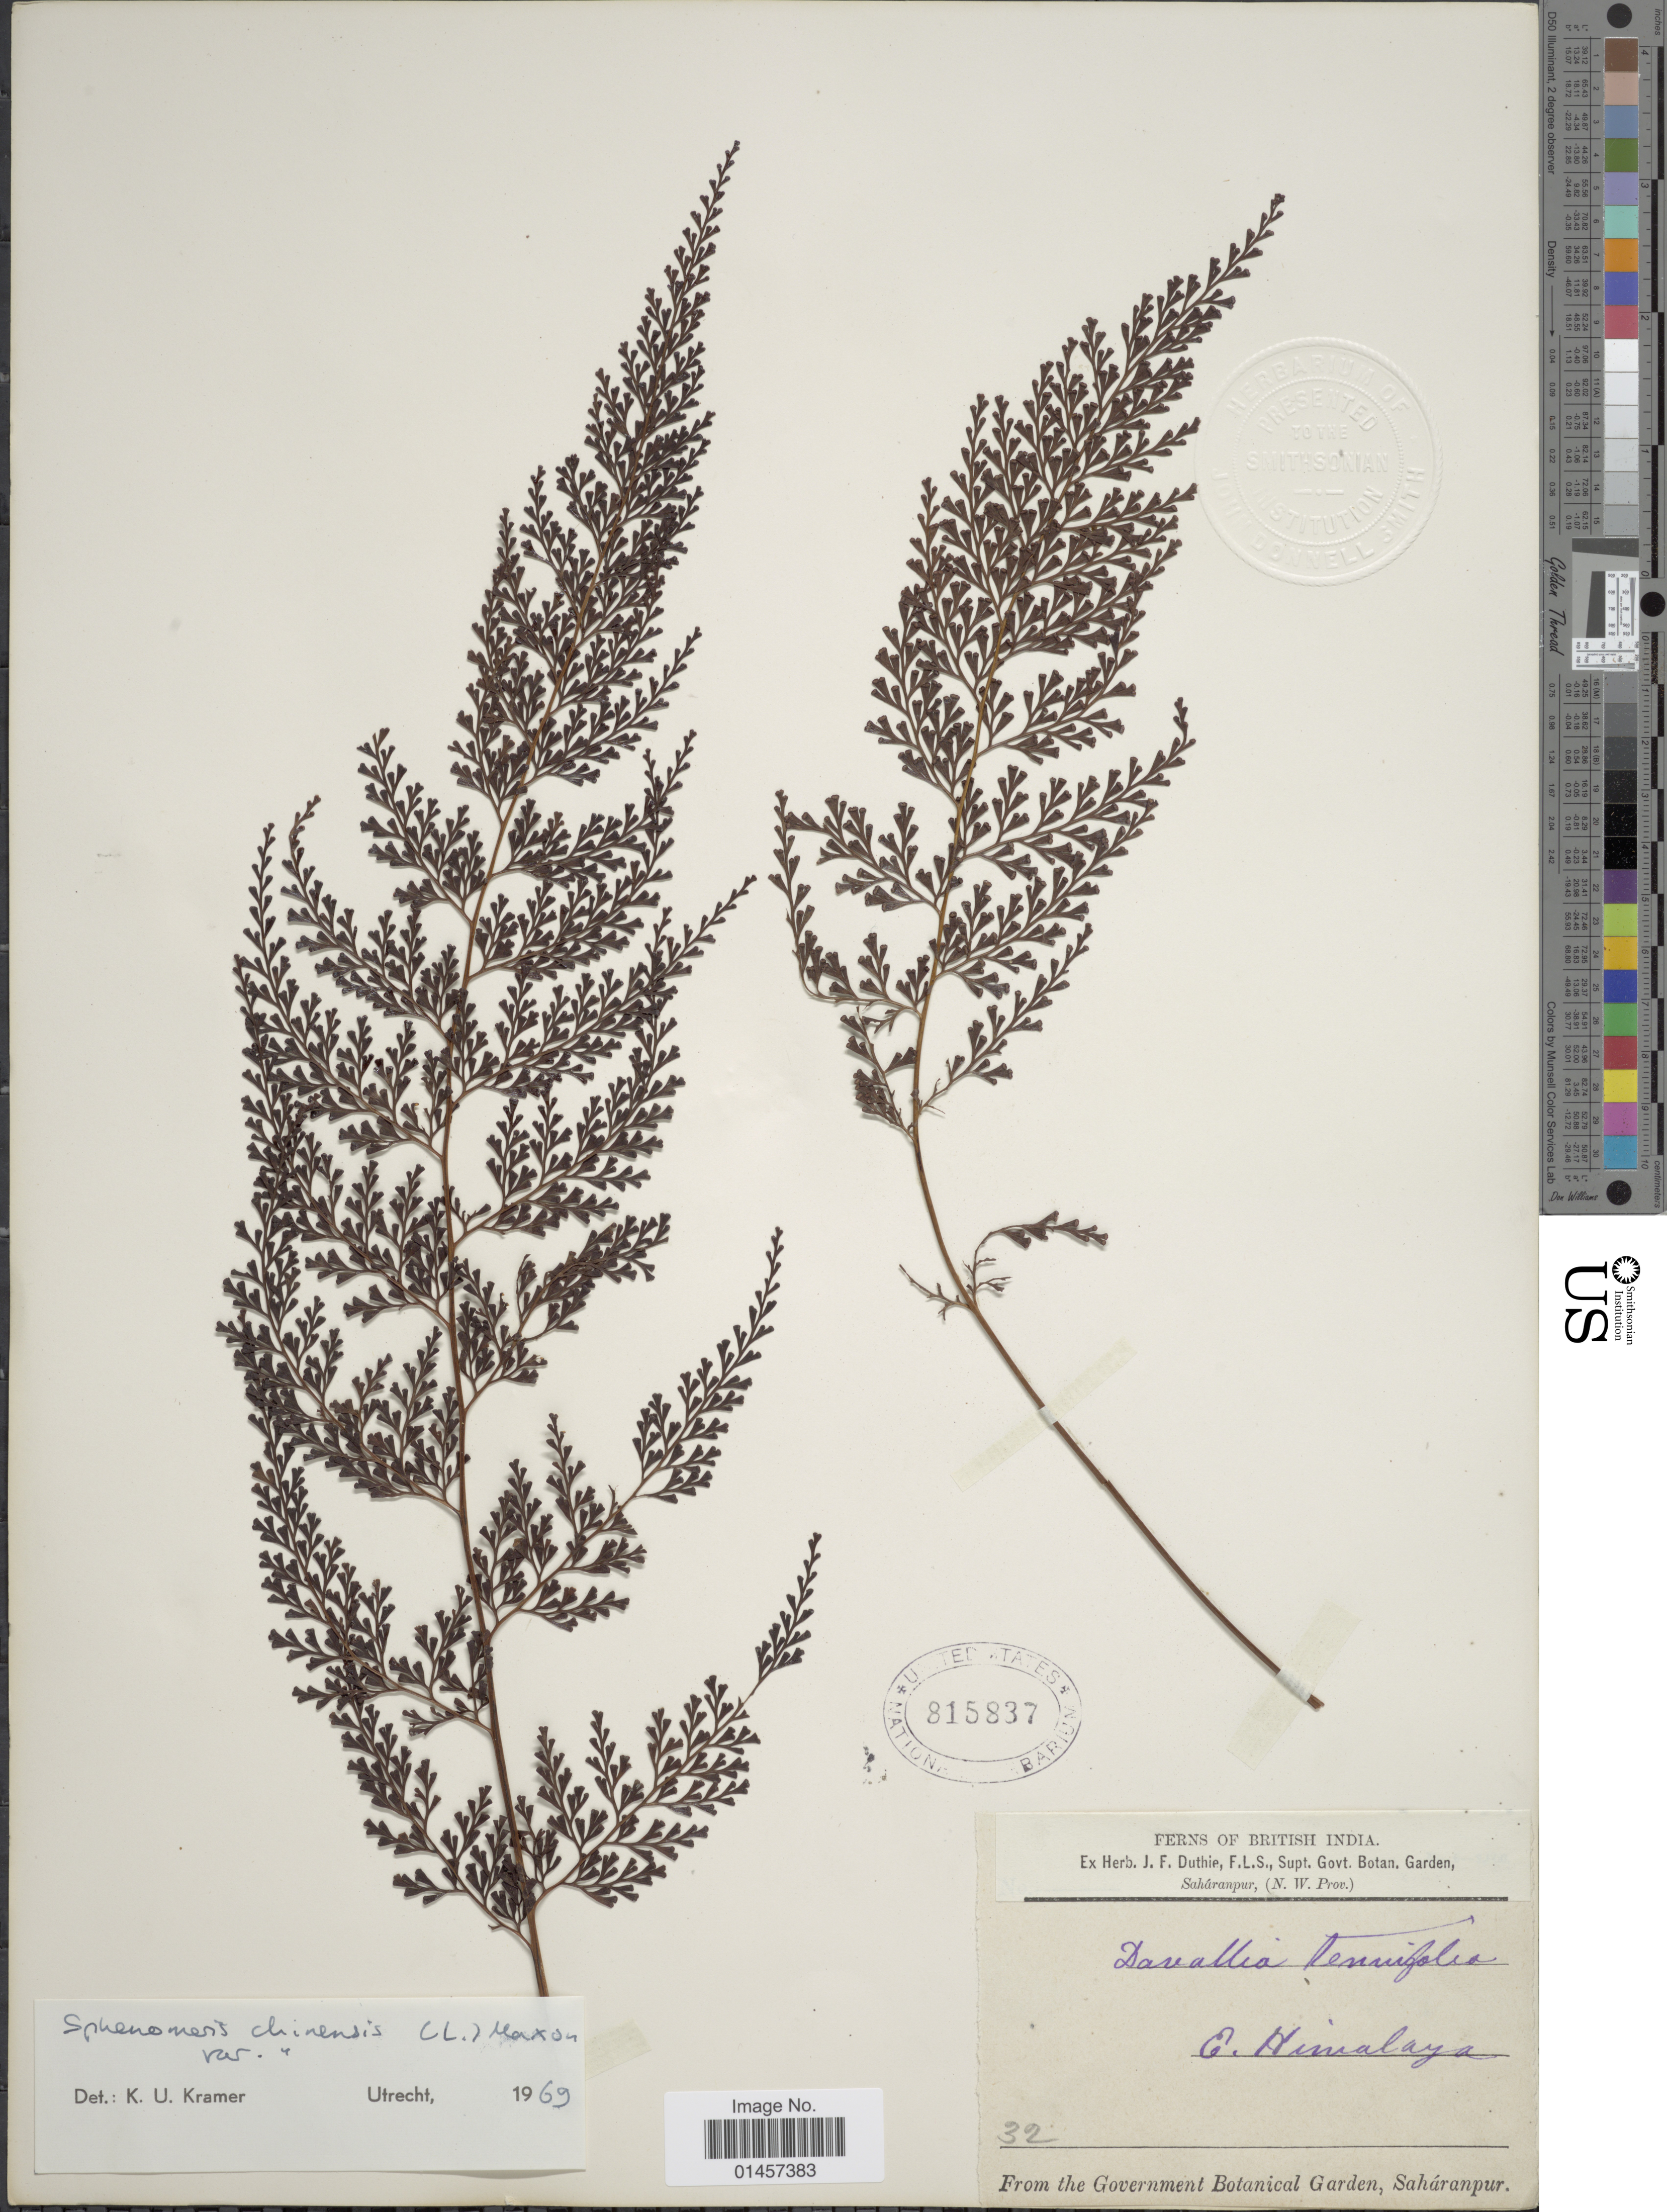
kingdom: Plantae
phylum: Tracheophyta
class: Polypodiopsida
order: Polypodiales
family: Lindsaeaceae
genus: Sphenomeris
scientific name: Sphenomeris chinensis var. chinensis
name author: (L.) Maxon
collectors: ex herb. J. F. Duthie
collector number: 32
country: India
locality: British India, E. Himalaya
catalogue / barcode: US 815837